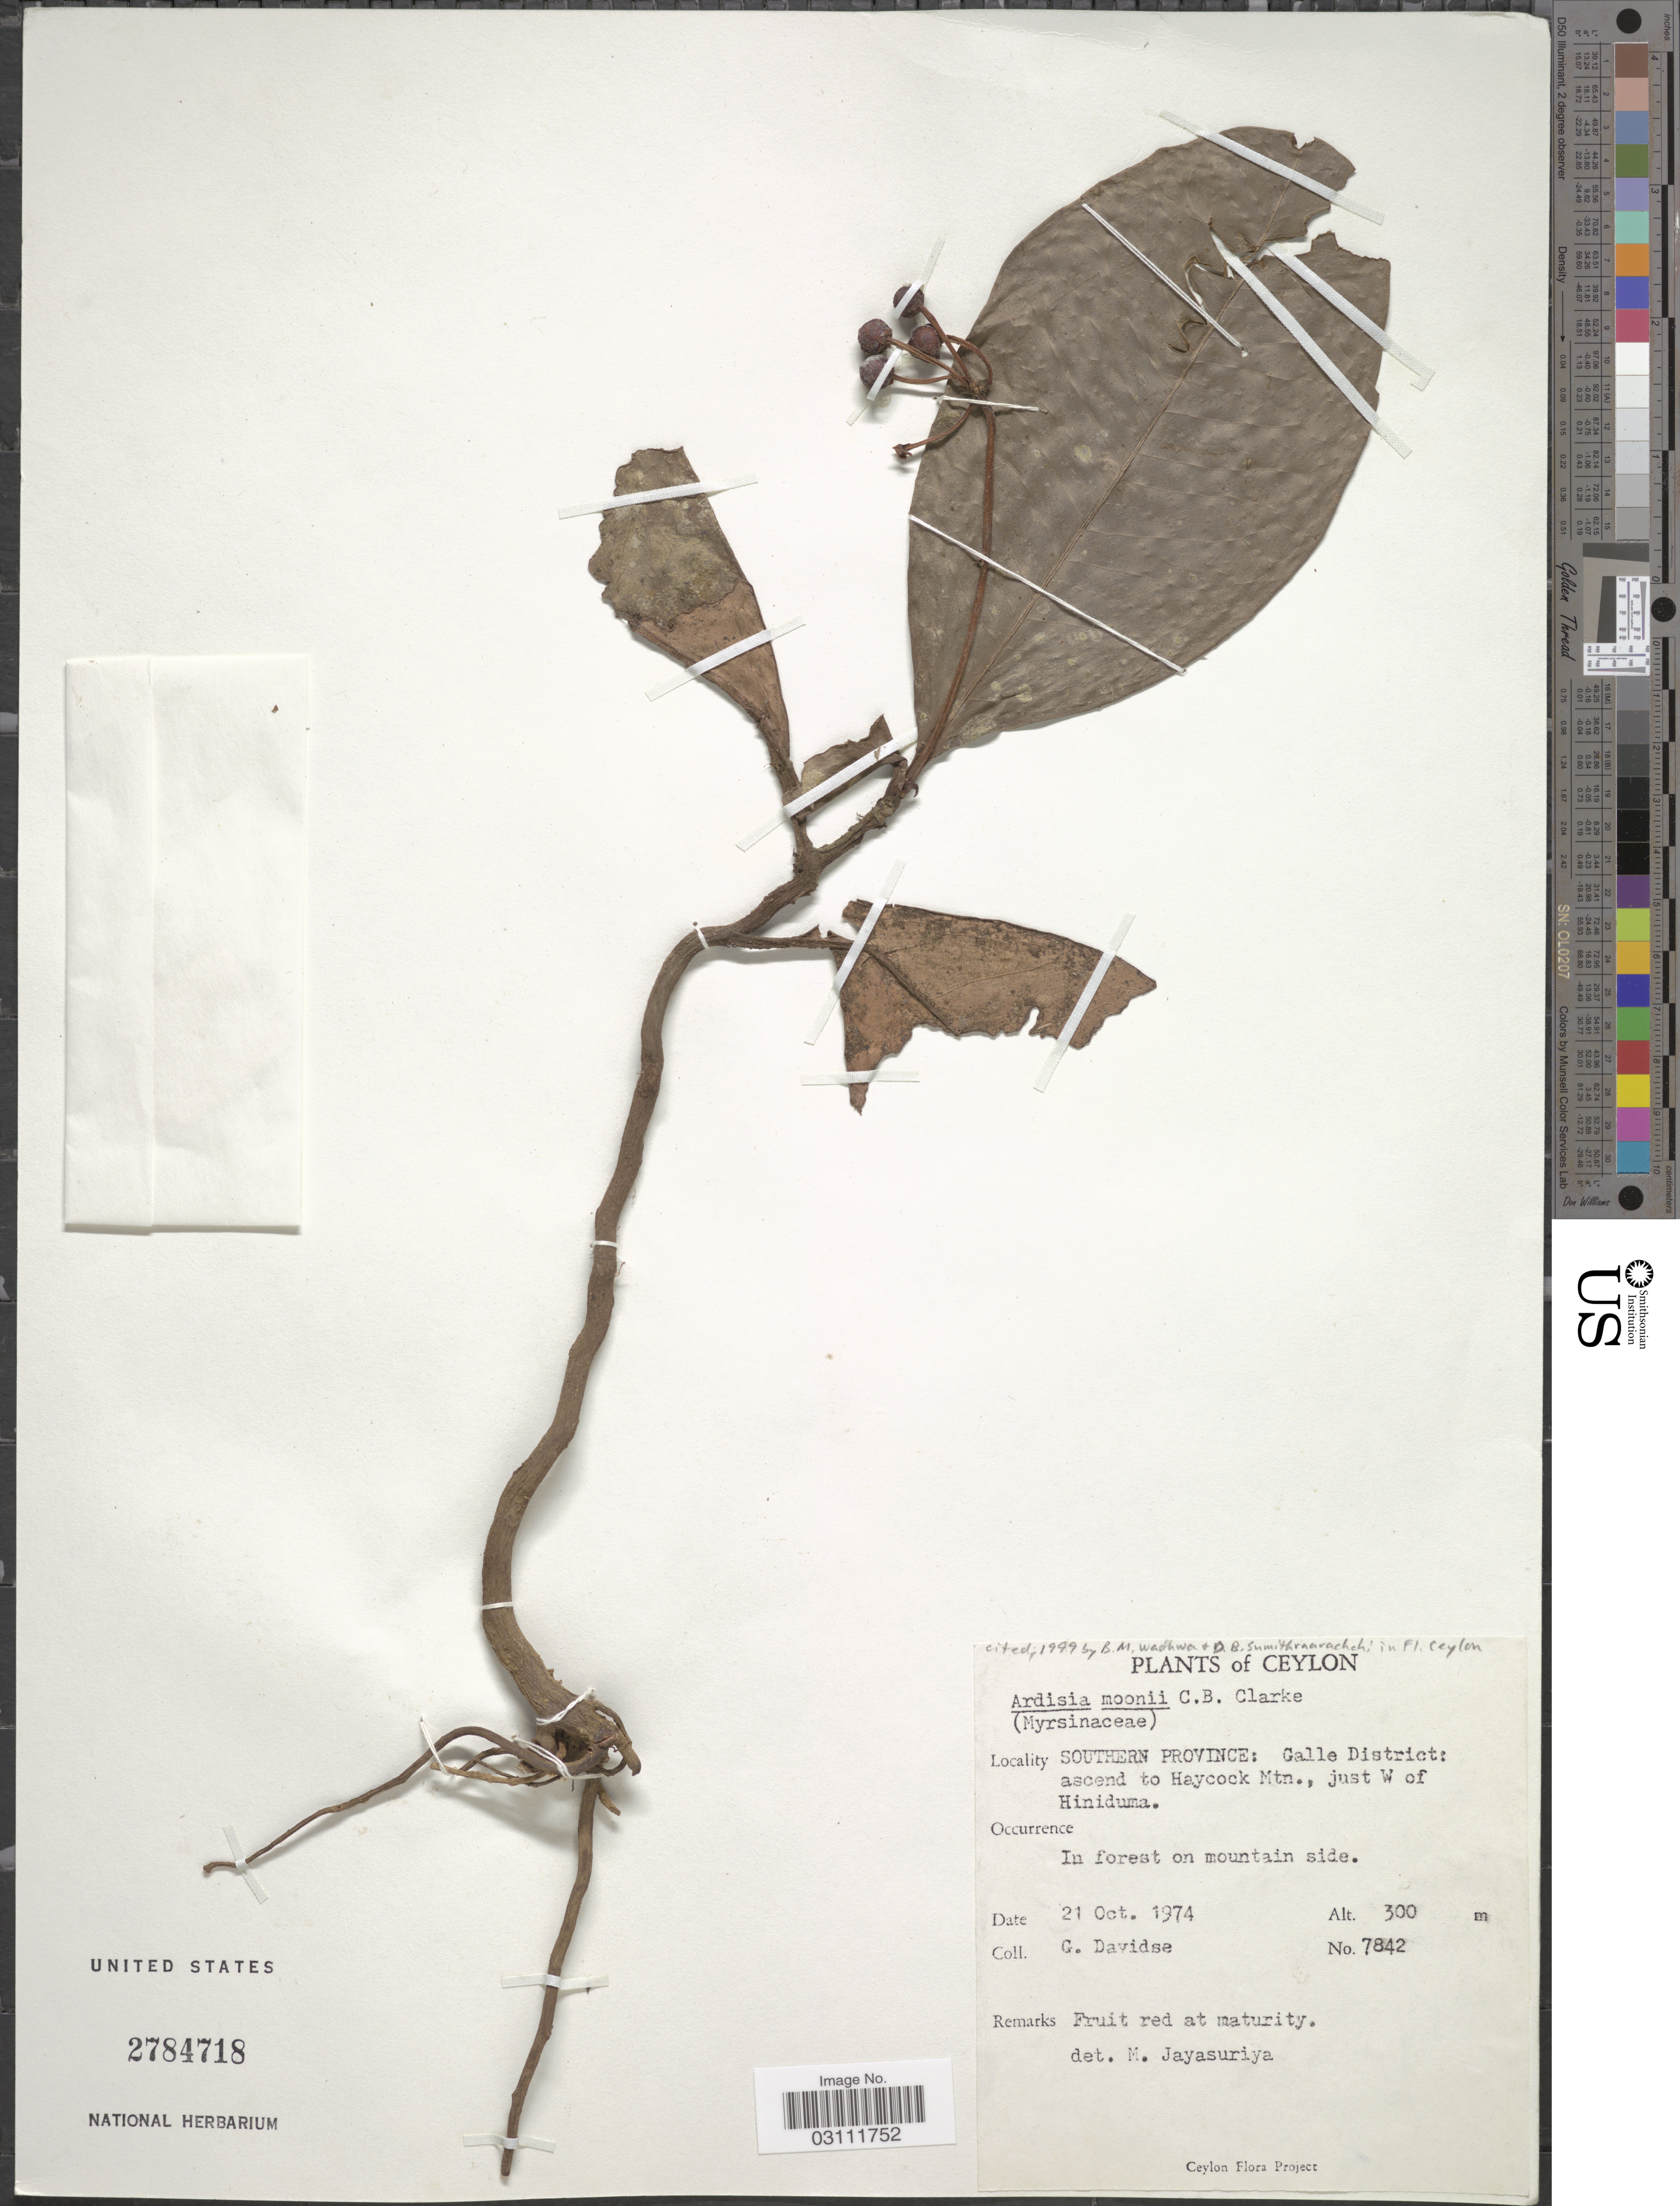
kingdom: Plantae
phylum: Tracheophyta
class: Magnoliopsida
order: Ericales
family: Primulaceae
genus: Ardisia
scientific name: Ardisia moonii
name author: C.B. Clarke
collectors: G. Davidse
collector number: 7842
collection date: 1974-10-21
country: Sri Lanka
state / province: Southern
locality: Ceylon, Southern Province: Galle District: ascend to Haycock Mtn., just W of Hiniduma.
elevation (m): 300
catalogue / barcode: US 2784718